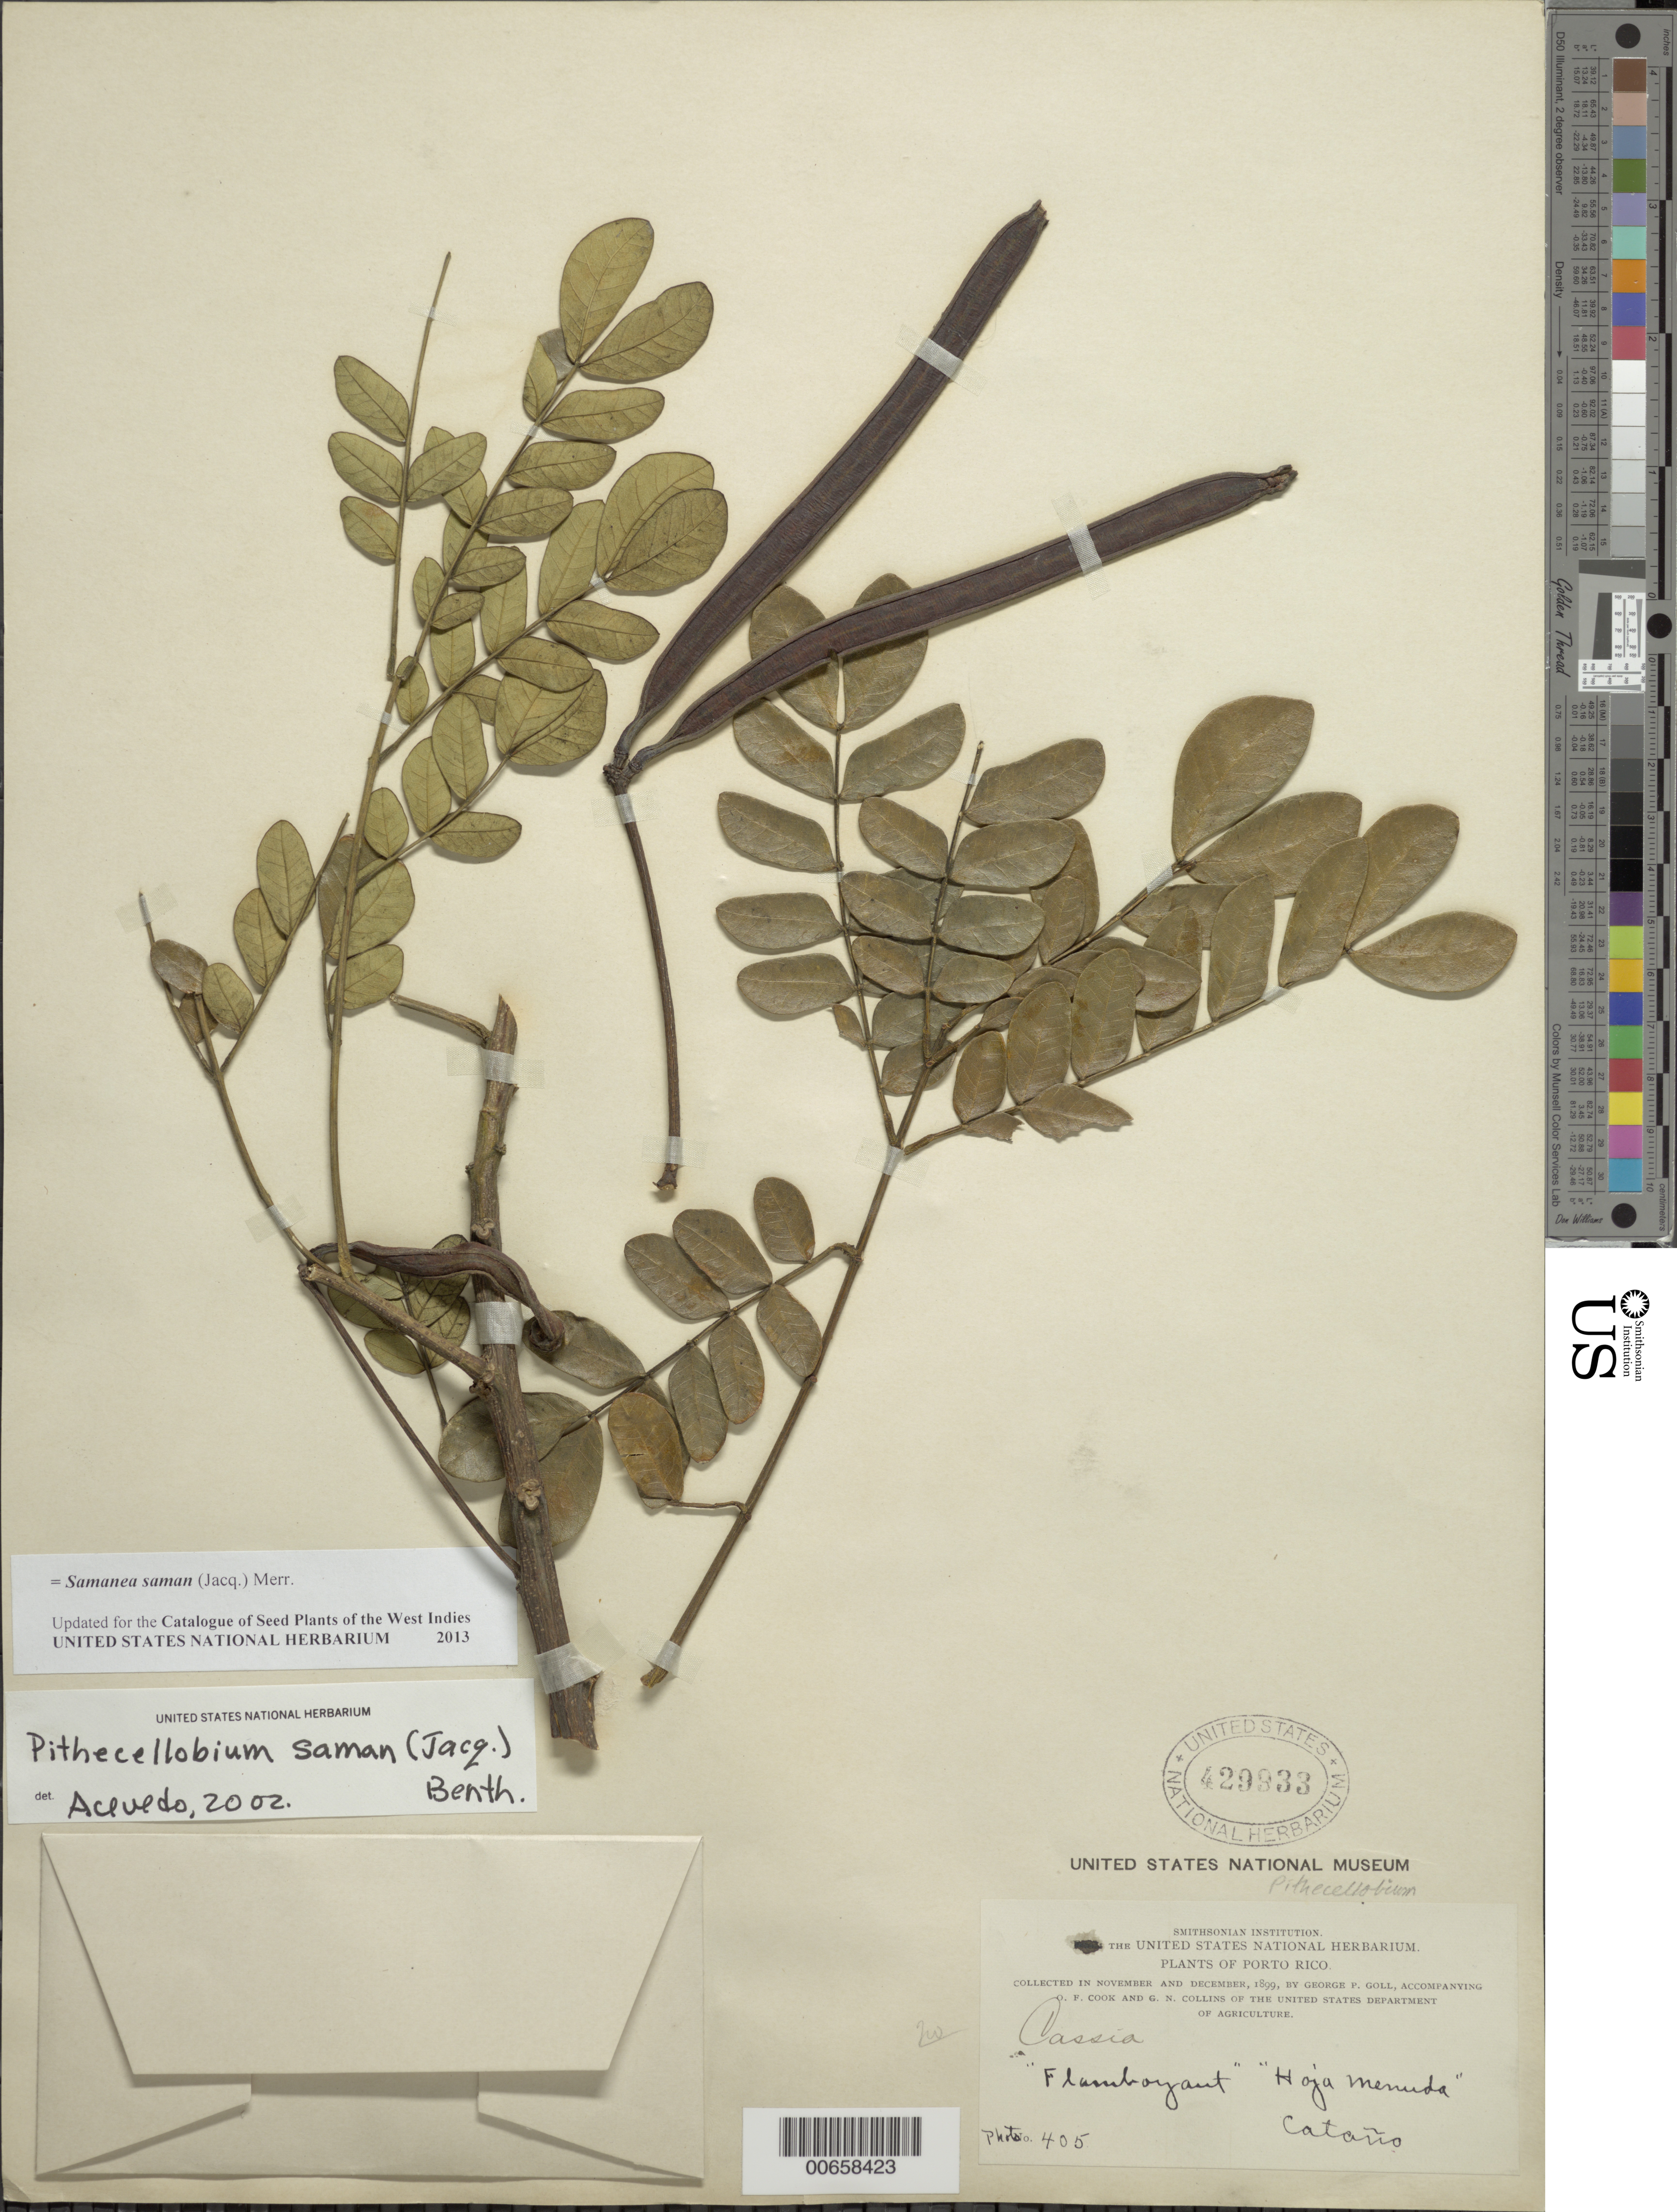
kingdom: Plantae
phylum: Tracheophyta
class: Magnoliopsida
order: Fabales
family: Fabaceae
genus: Samanea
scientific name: Samanea saman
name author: (Jacq.) Merr.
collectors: G. Goll, O. F. Cook & G. Collins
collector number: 405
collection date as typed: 1899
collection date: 1899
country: Puerto Rico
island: Greater Antilles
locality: Catano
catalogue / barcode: US 429933